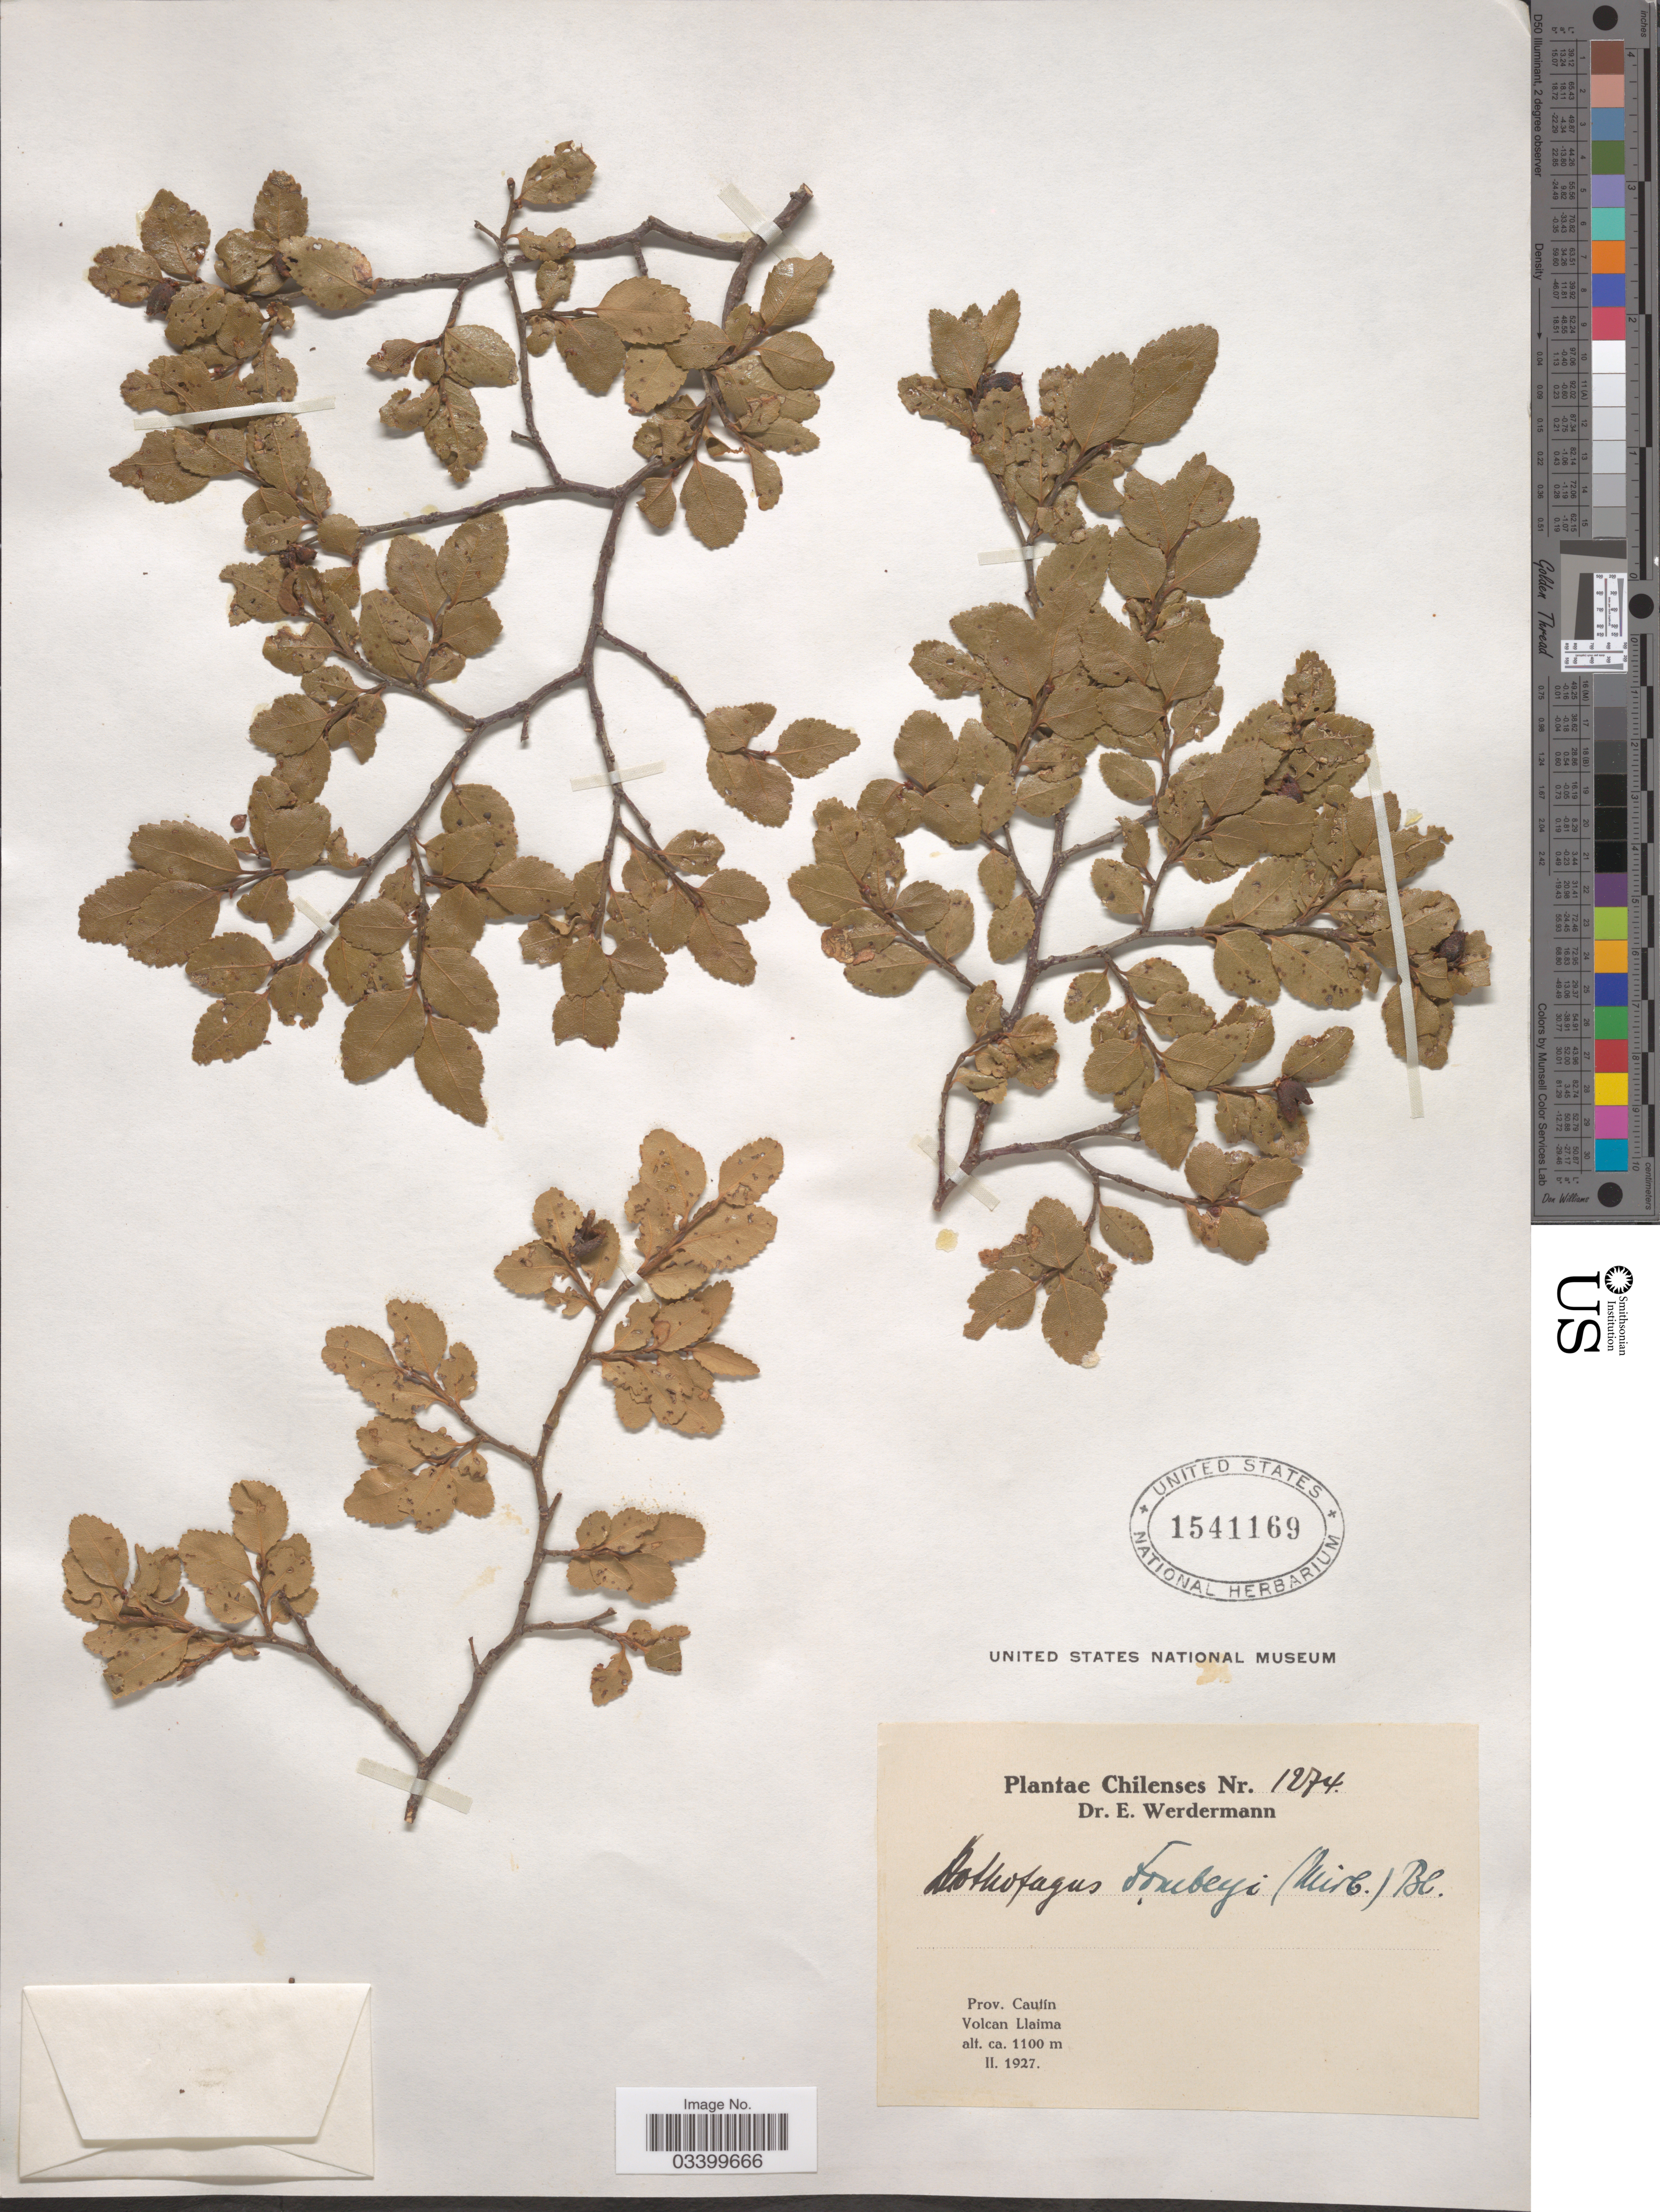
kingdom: Plantae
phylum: Tracheophyta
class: Magnoliopsida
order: Fagales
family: Nothofagaceae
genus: Nothofagus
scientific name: Nothofagus dombeyi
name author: (Mirb.) Oerst.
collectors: E. Werdermann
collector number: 1274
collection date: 1927-02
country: Chile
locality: Prov. Cautín. Volcan Llaima.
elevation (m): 1100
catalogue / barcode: US 1541169